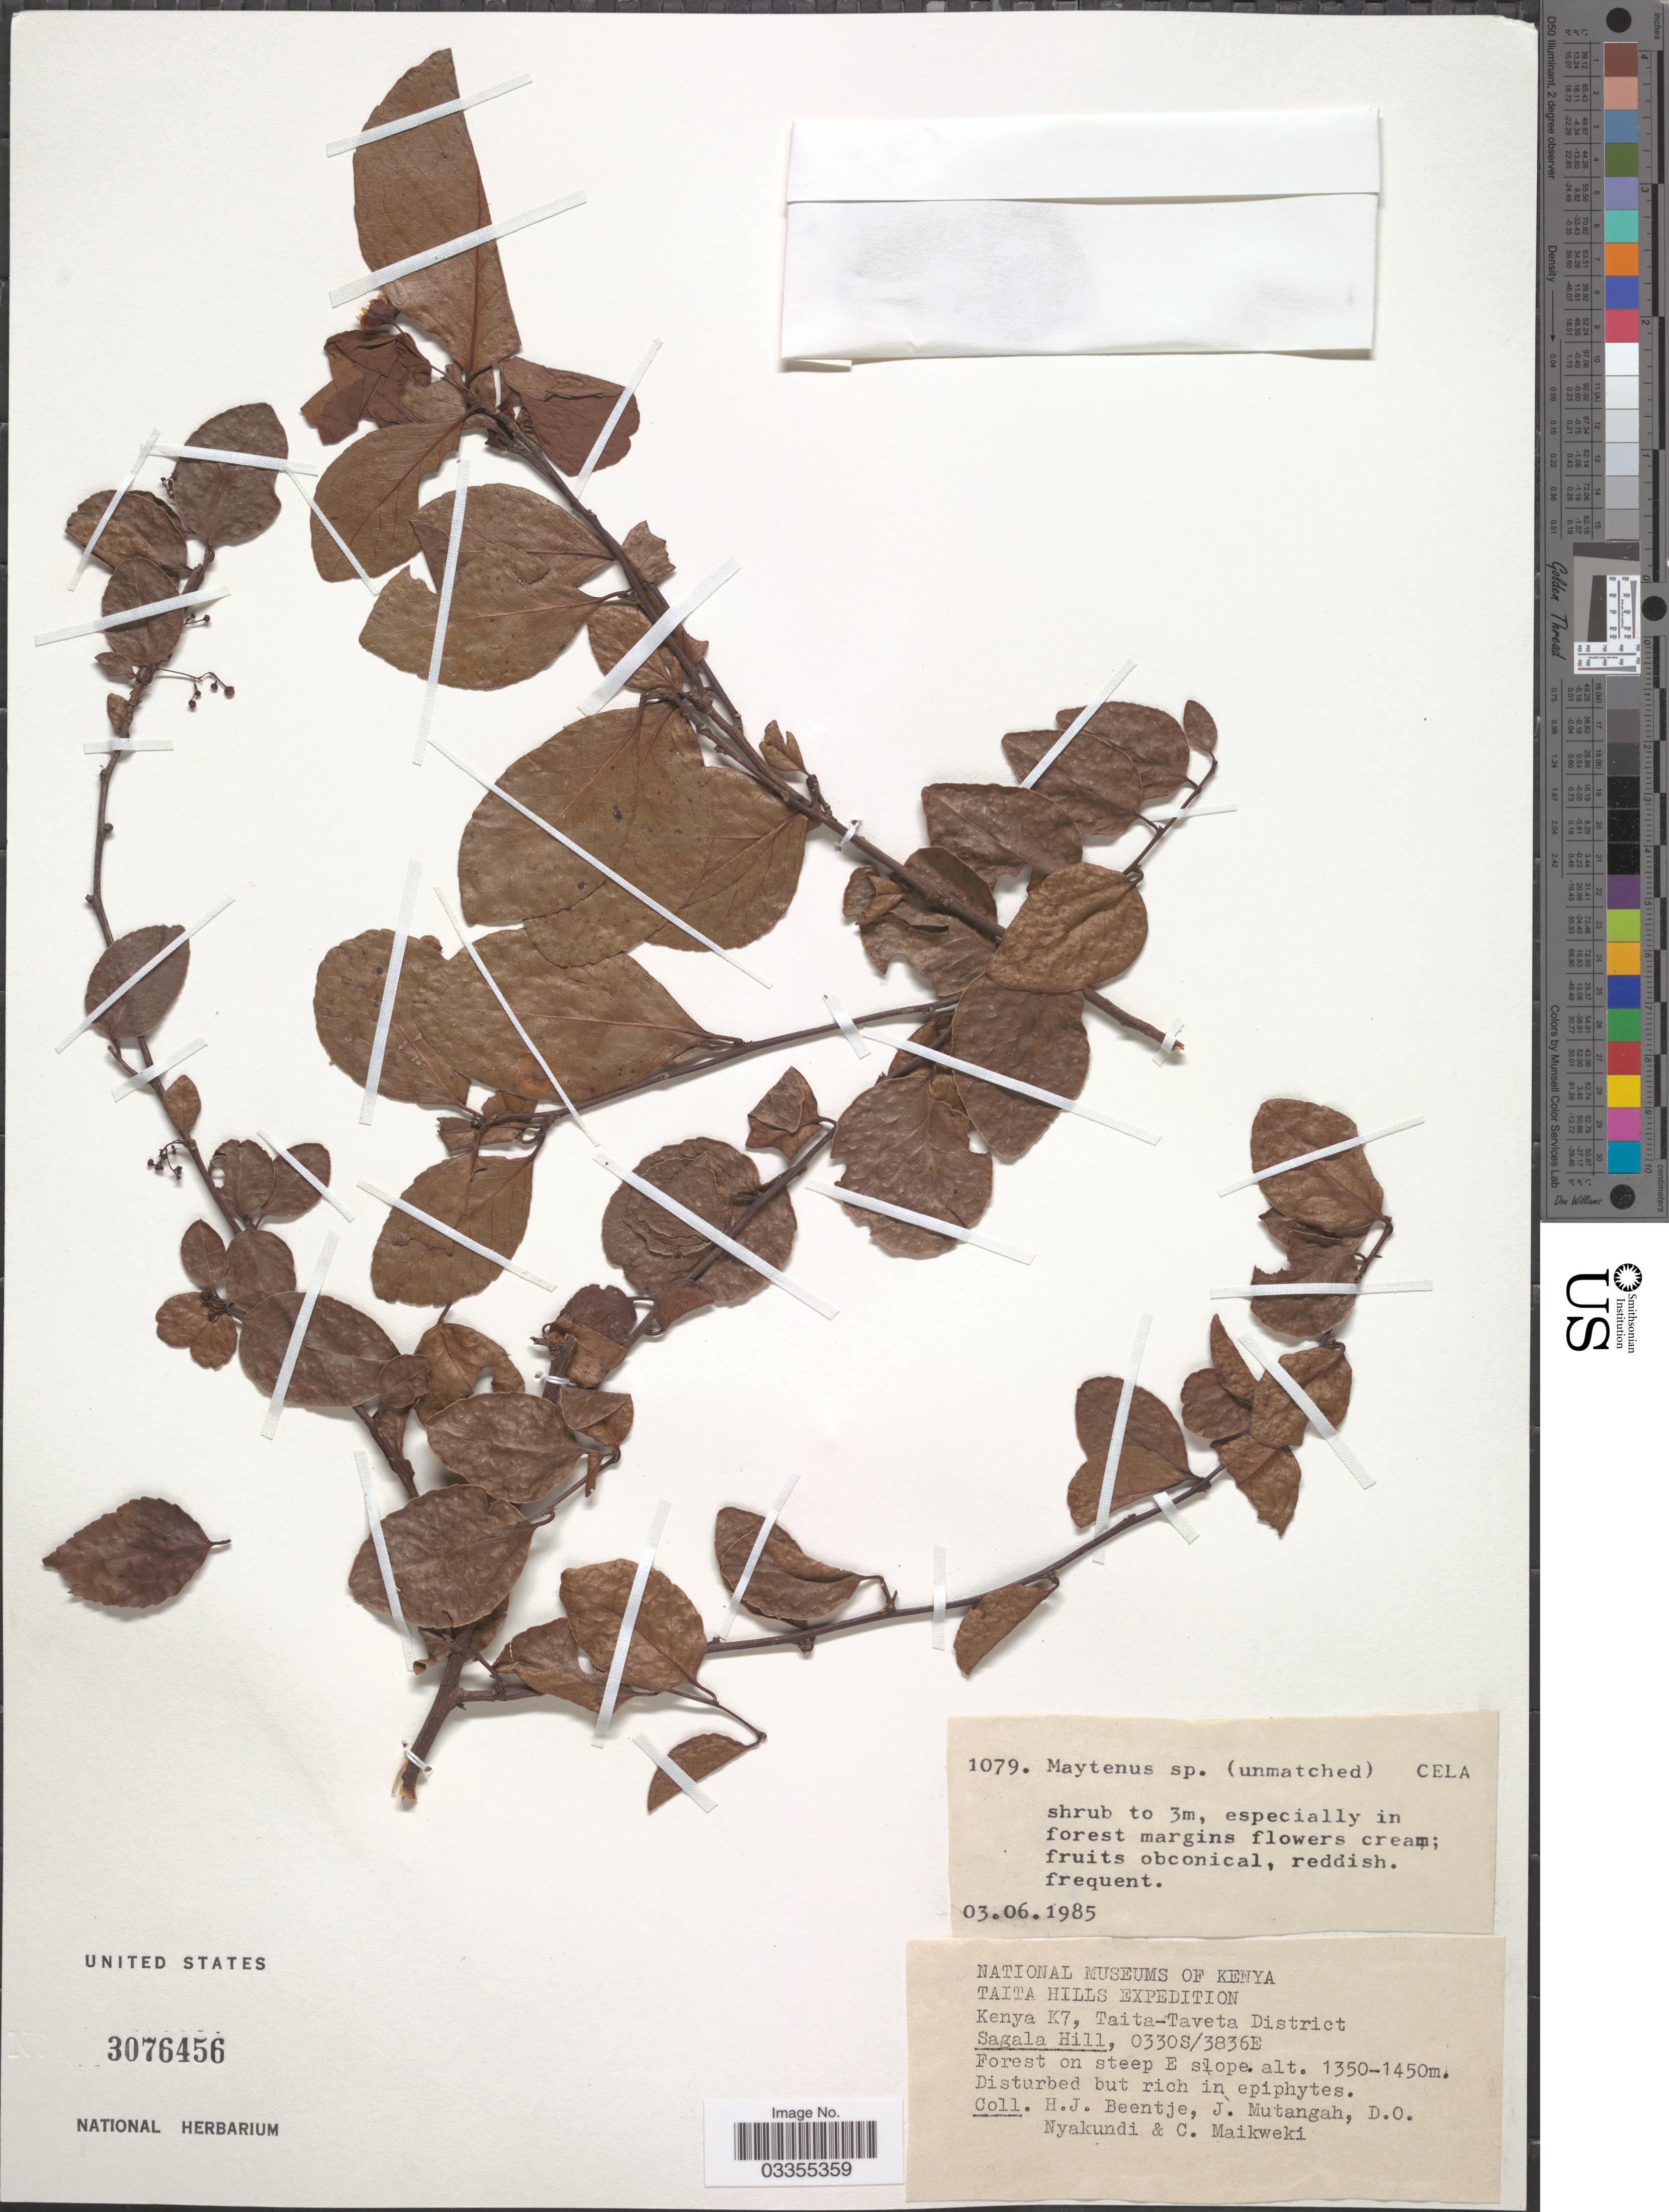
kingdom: Plantae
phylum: Tracheophyta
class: Magnoliopsida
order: Celastrales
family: Celastraceae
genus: Maytenus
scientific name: Maytenus sp.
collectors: H. J. Beentje, J. Mutangah, D. Nyakundi & C. Maikweki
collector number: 1079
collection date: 1985-06-03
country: Kenya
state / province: Taita Taveta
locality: K7, Taita-Taveta District. Sagala Hill.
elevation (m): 1350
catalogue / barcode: US 3076456